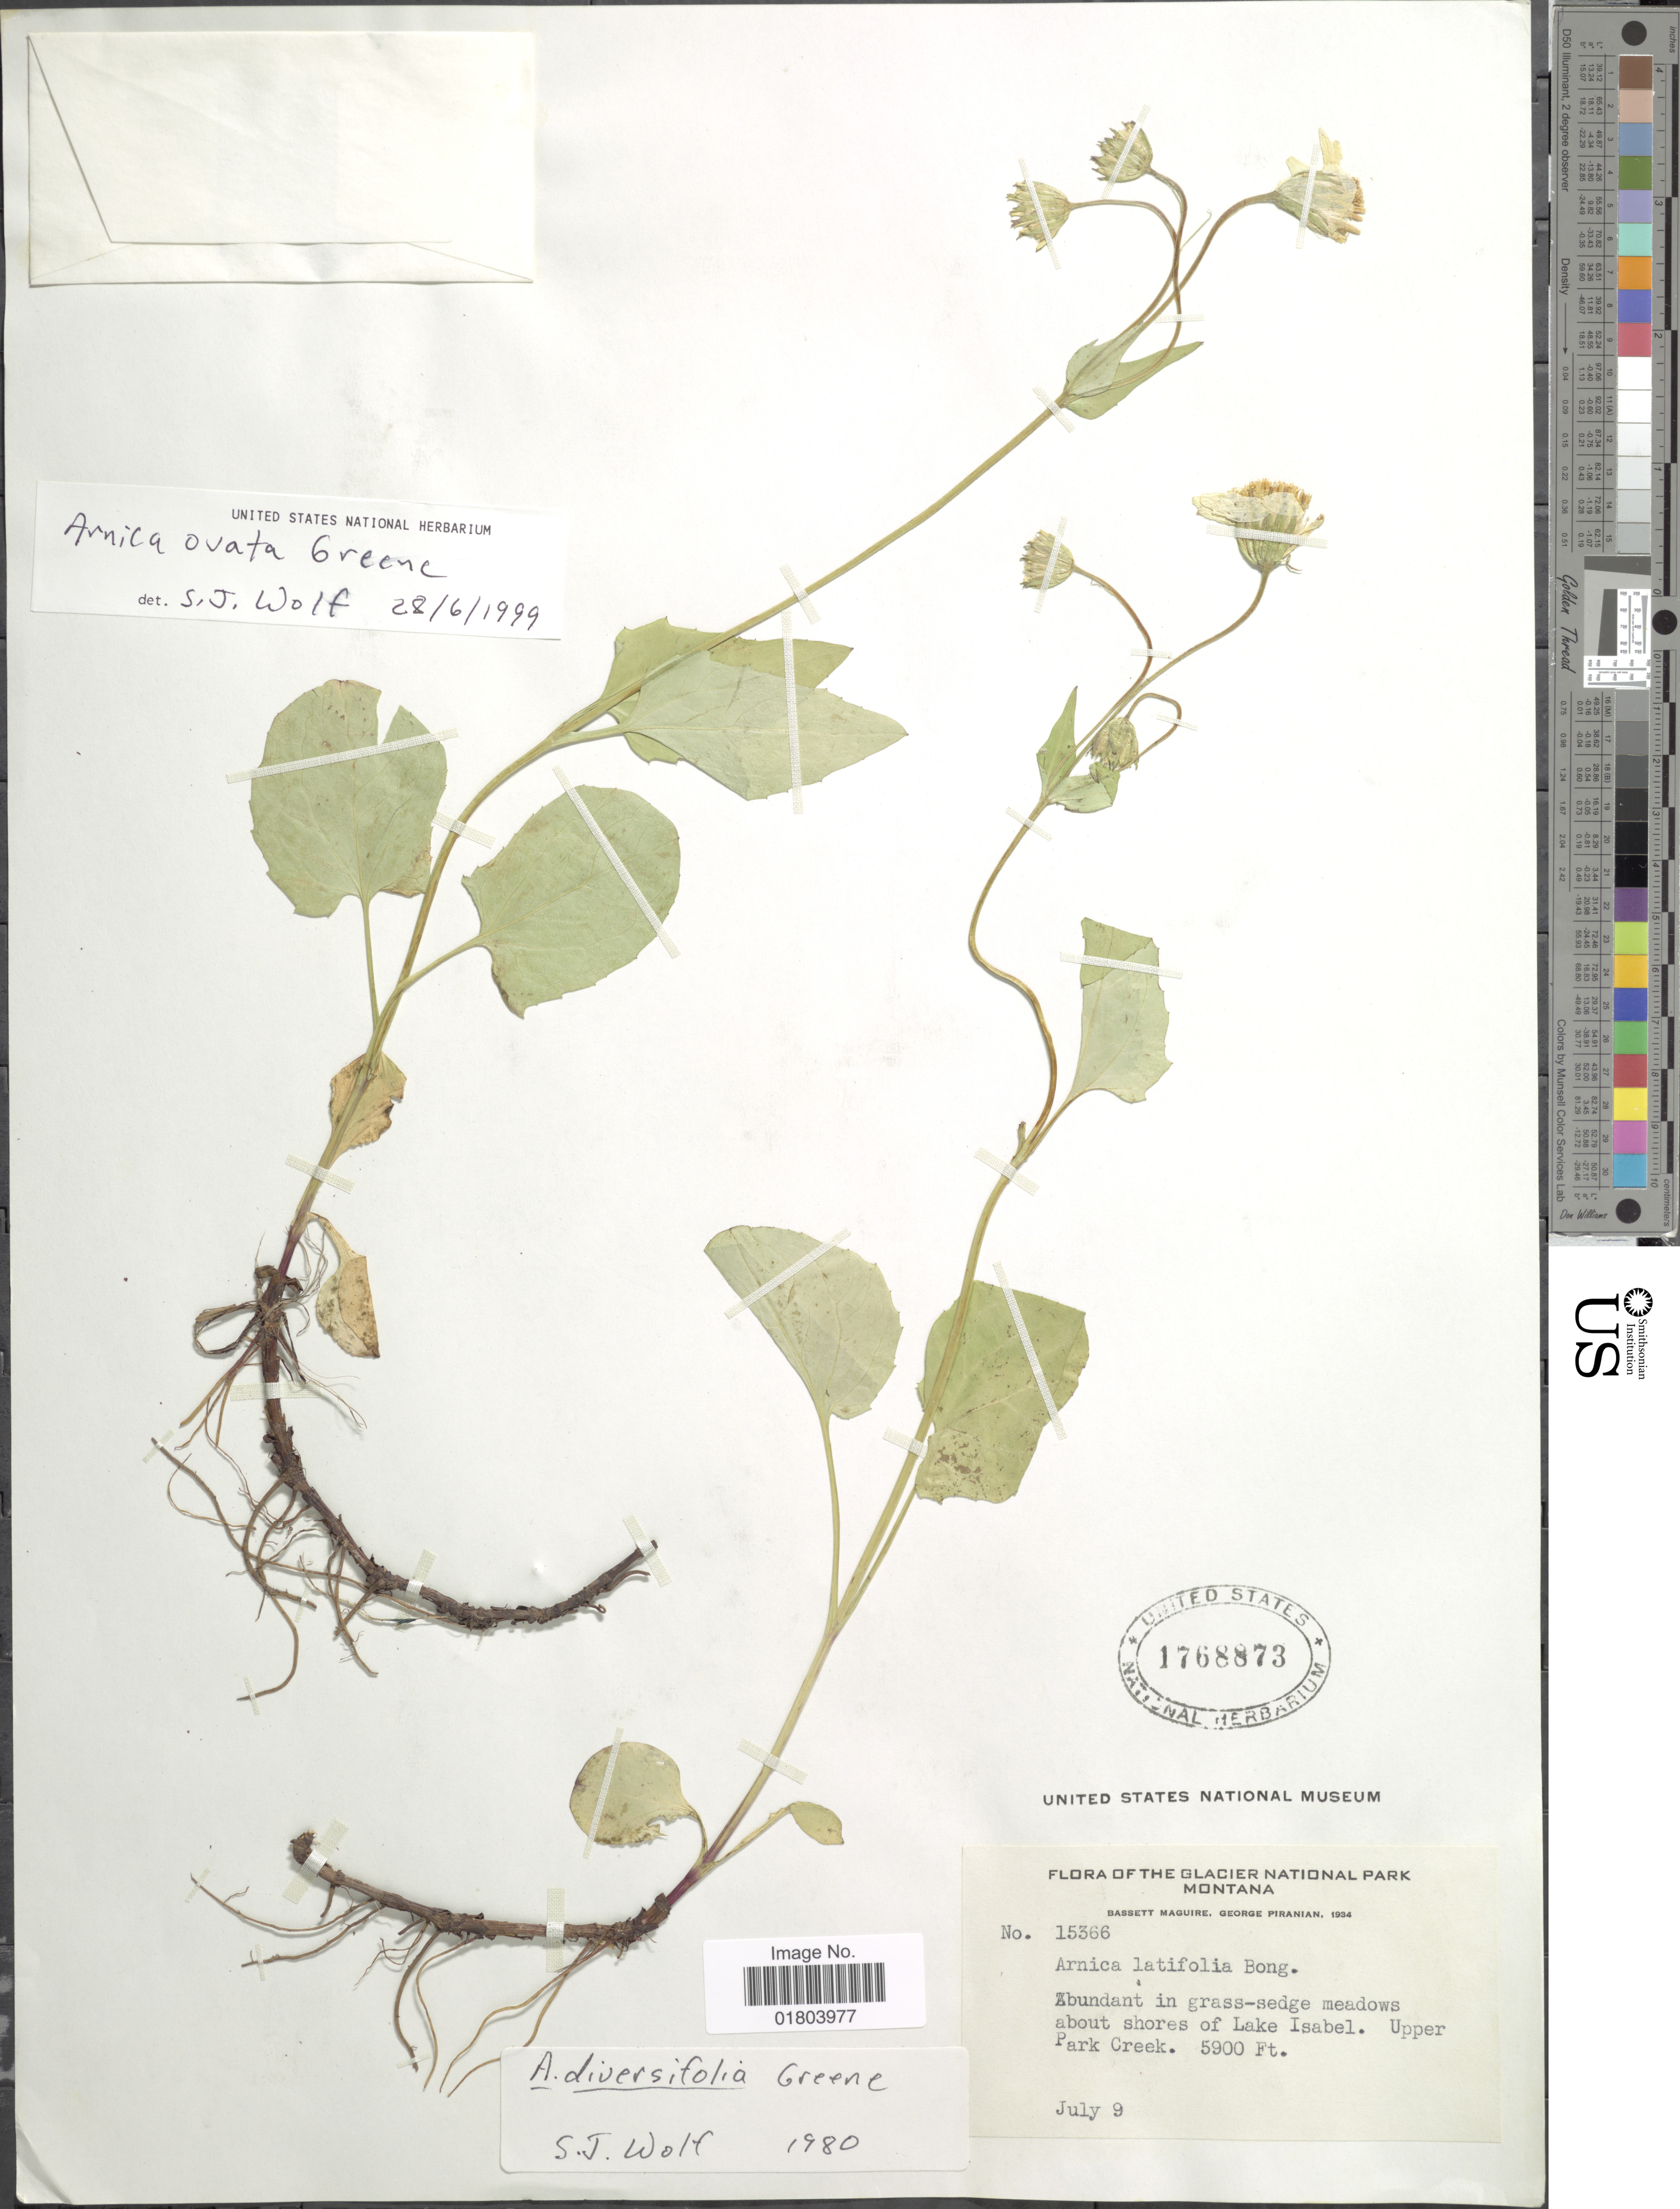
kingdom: Plantae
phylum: Tracheophyta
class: Magnoliopsida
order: Asterales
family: Asteraceae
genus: Arnica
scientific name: Arnica ovata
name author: Greene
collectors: B. Maguire & G. Piranian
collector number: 15366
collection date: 1934-07-09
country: United States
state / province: Montana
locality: The Glacier National Park, Abundant in grass-sedge meadows about shores of Lake Isabel. Upper Park Creek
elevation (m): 1798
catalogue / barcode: US 1768873